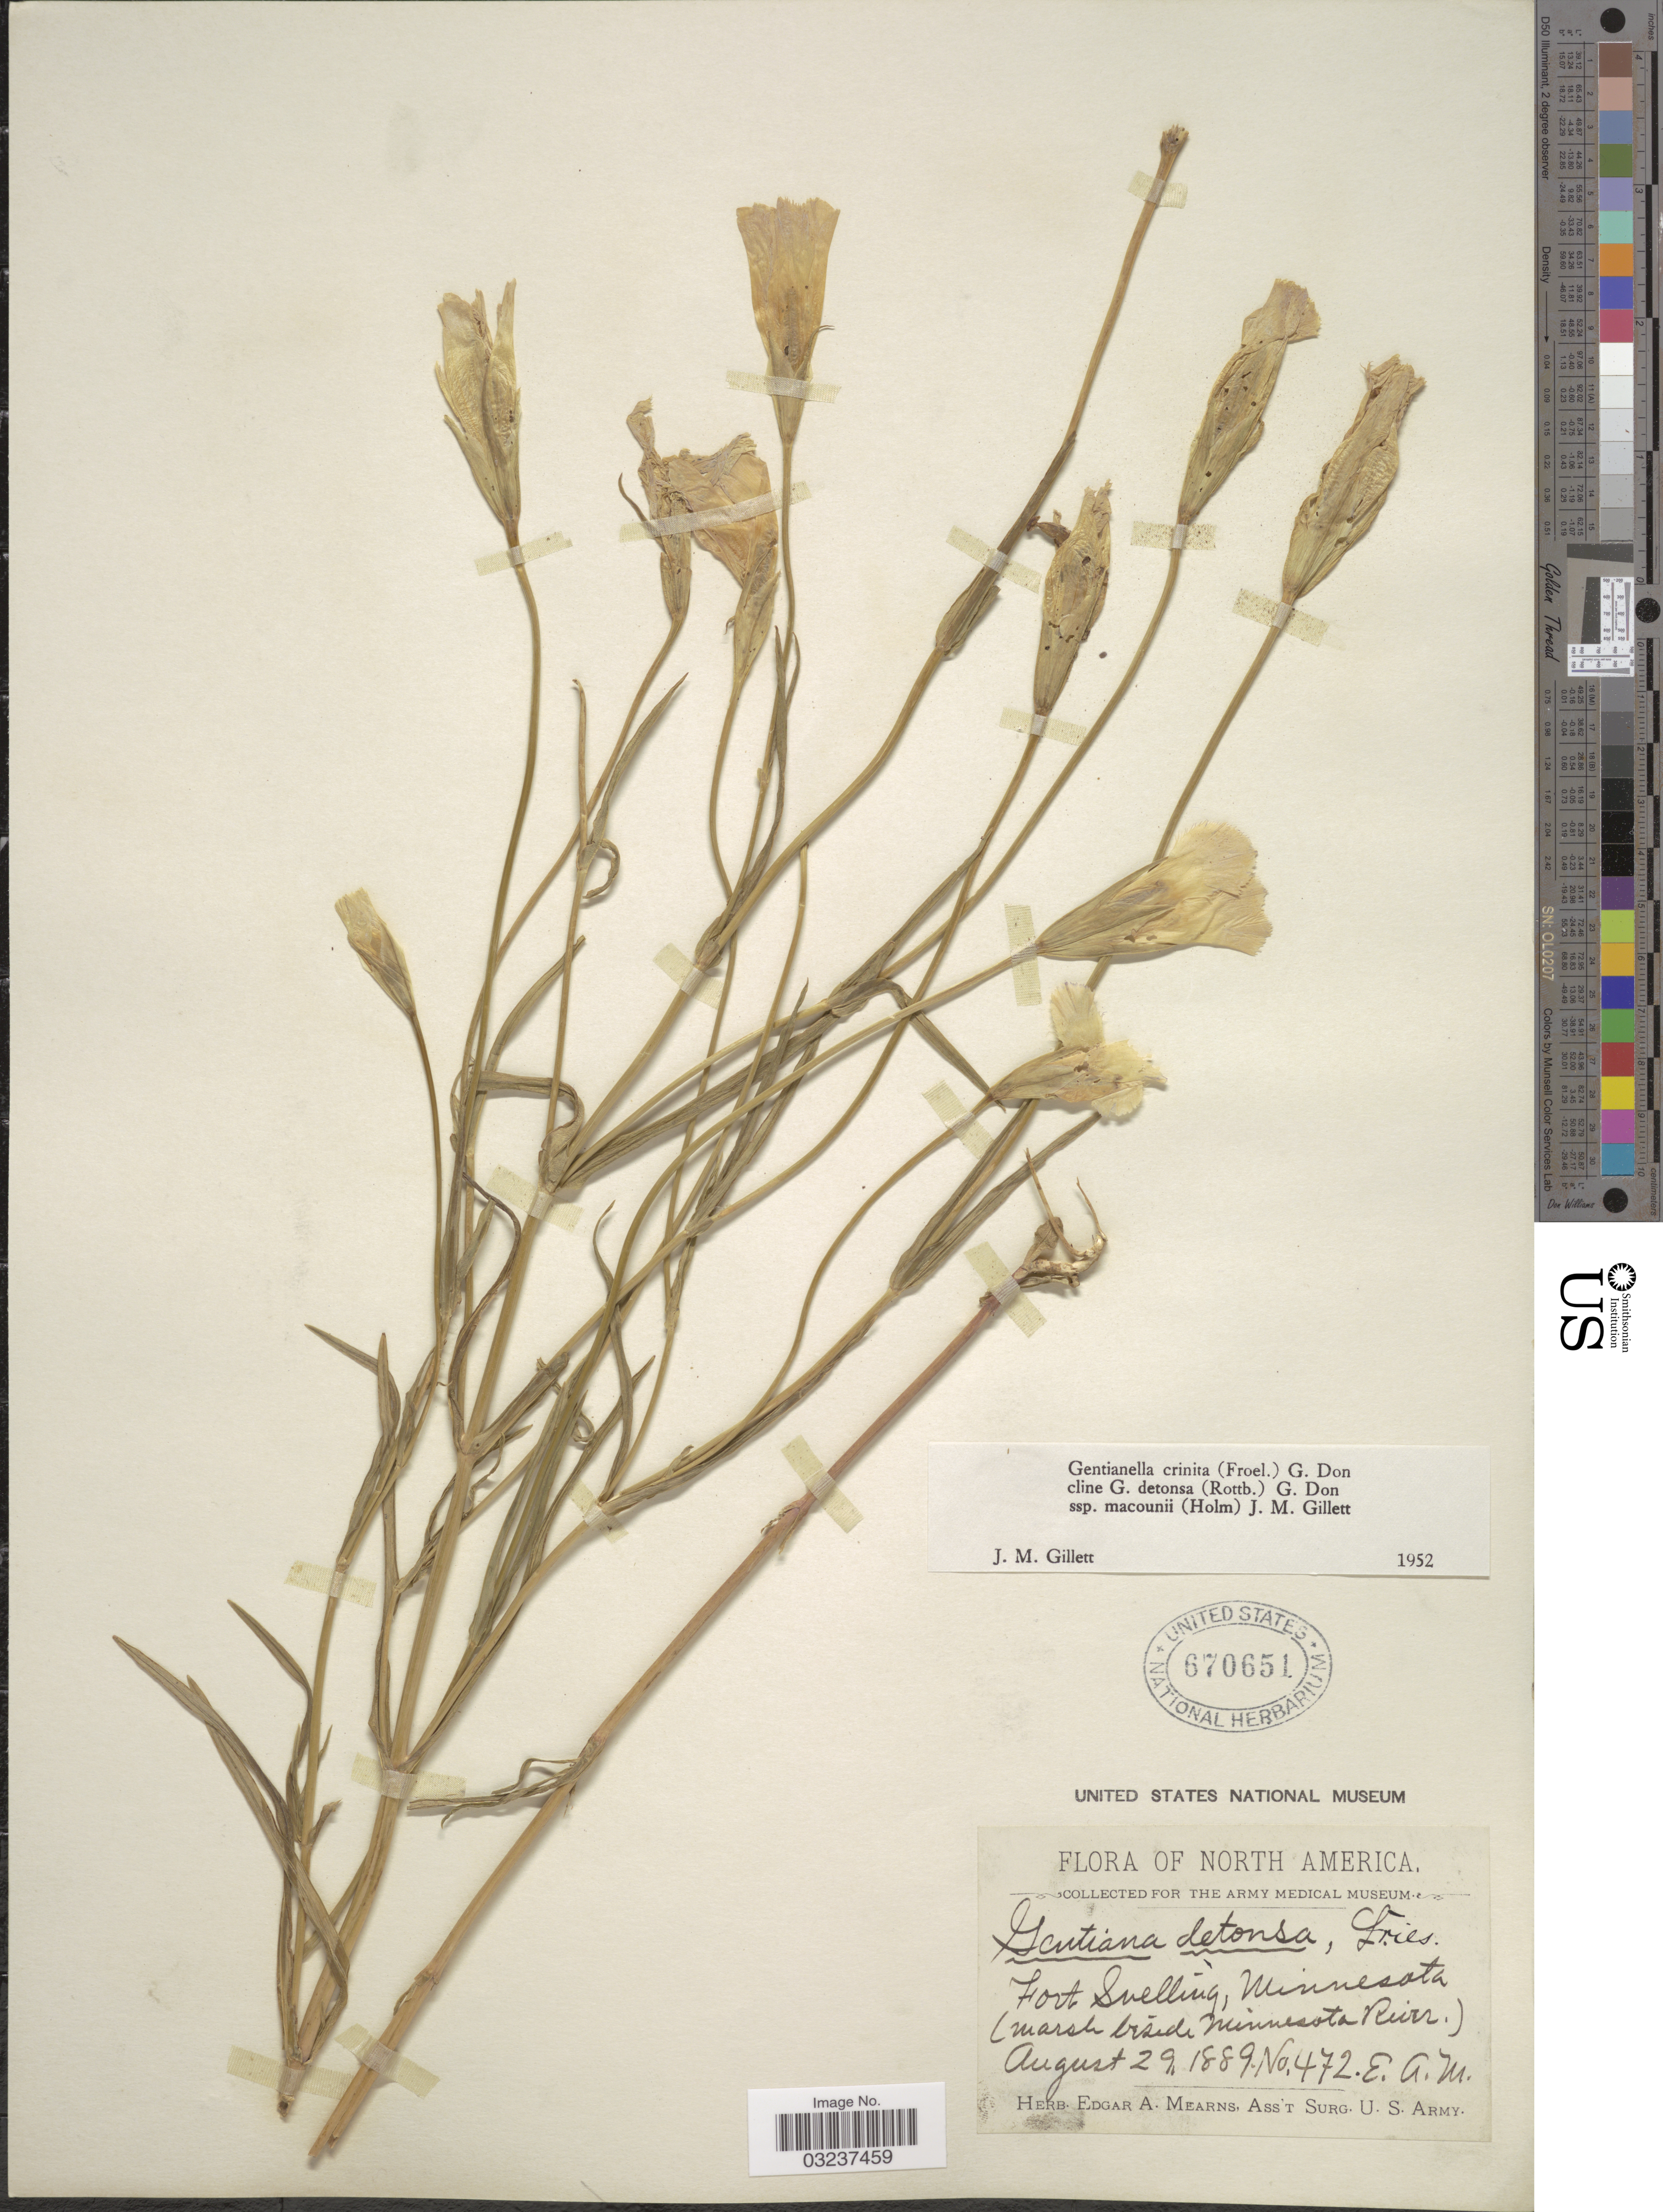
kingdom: Plantae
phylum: Tracheophyta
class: Magnoliopsida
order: Gentianales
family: Gentianaceae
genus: Gentianella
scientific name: Gentianella crinita subsp. macounii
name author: (Holm) J.M. Gillett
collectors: E. A. Mearns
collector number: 472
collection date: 1889-08-29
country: United States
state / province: Minnesota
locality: Fort Snelling (marsh beside Minnesota River).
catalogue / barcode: US 670651